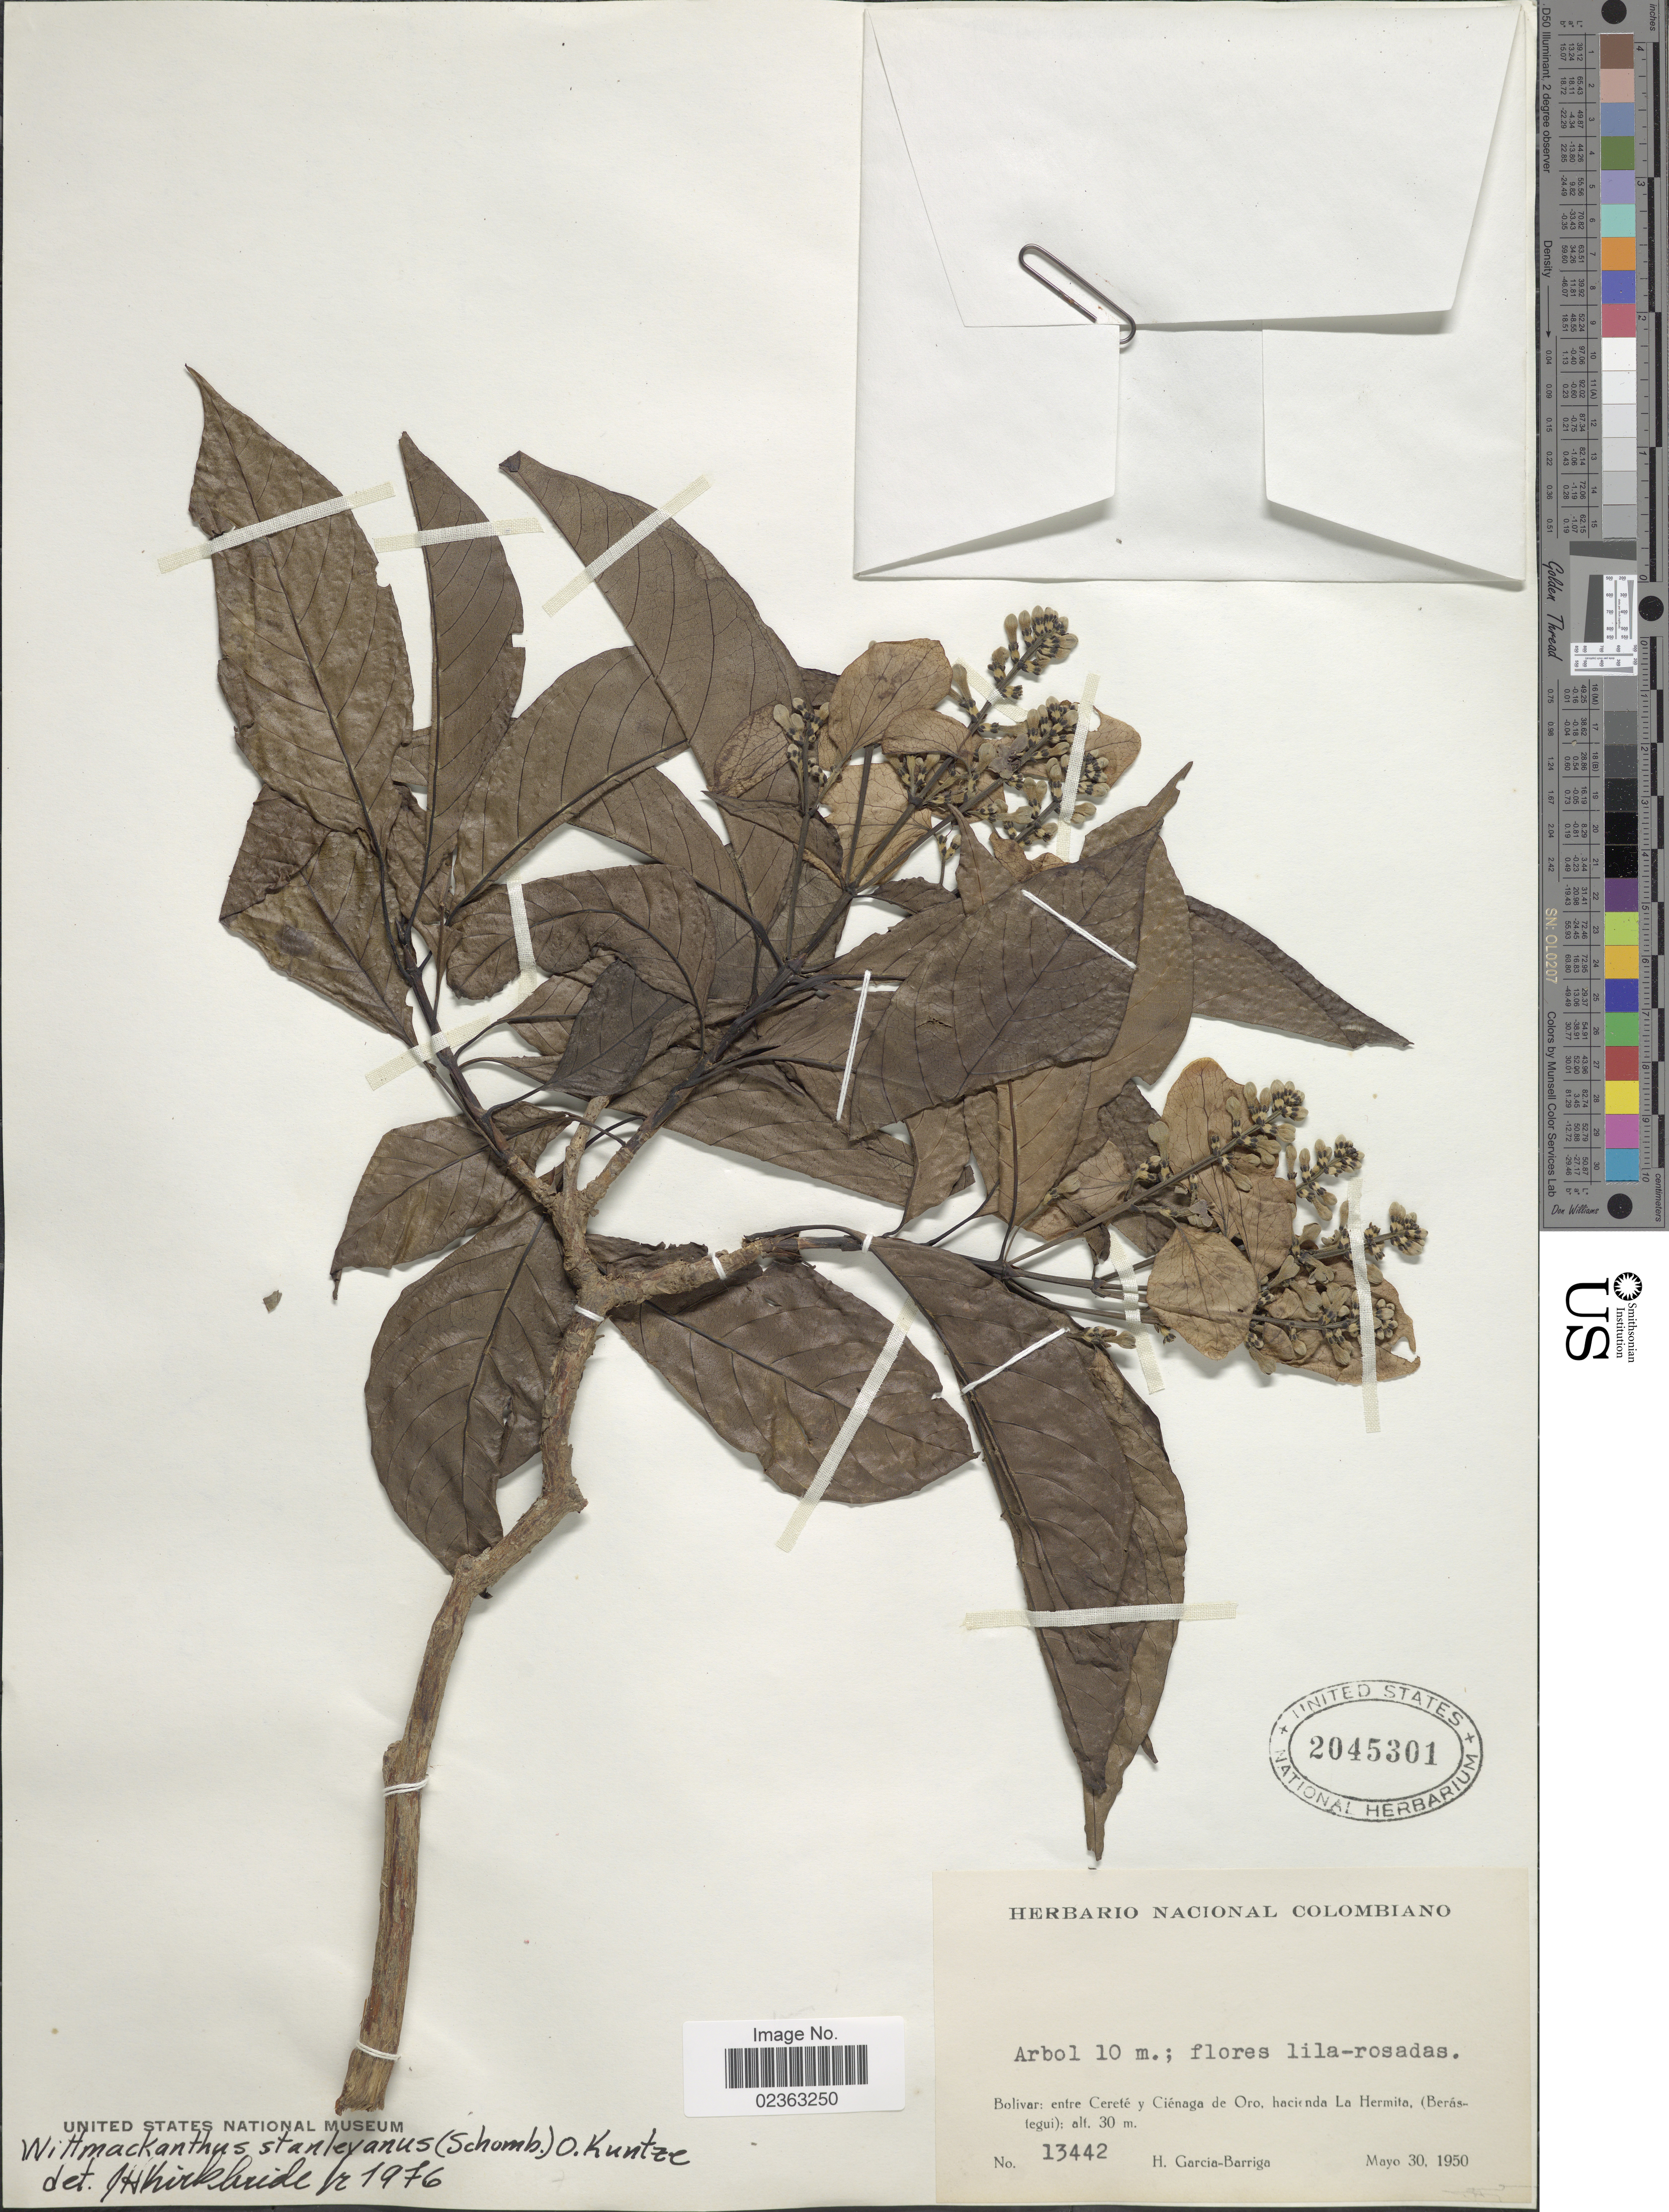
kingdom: Plantae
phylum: Tracheophyta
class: Magnoliopsida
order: Gentianales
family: Rubiaceae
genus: Wittmackanthus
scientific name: Wittmackanthus stanleyanus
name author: (R.H. Schomb.) Kuntze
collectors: H. García Barriga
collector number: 13442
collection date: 1950-05-30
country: Colombia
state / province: Bolívar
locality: Entre Cerete y Cienaga de Oro, hacienda La Hermita (Beraslegui)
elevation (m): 30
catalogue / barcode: US 2045301